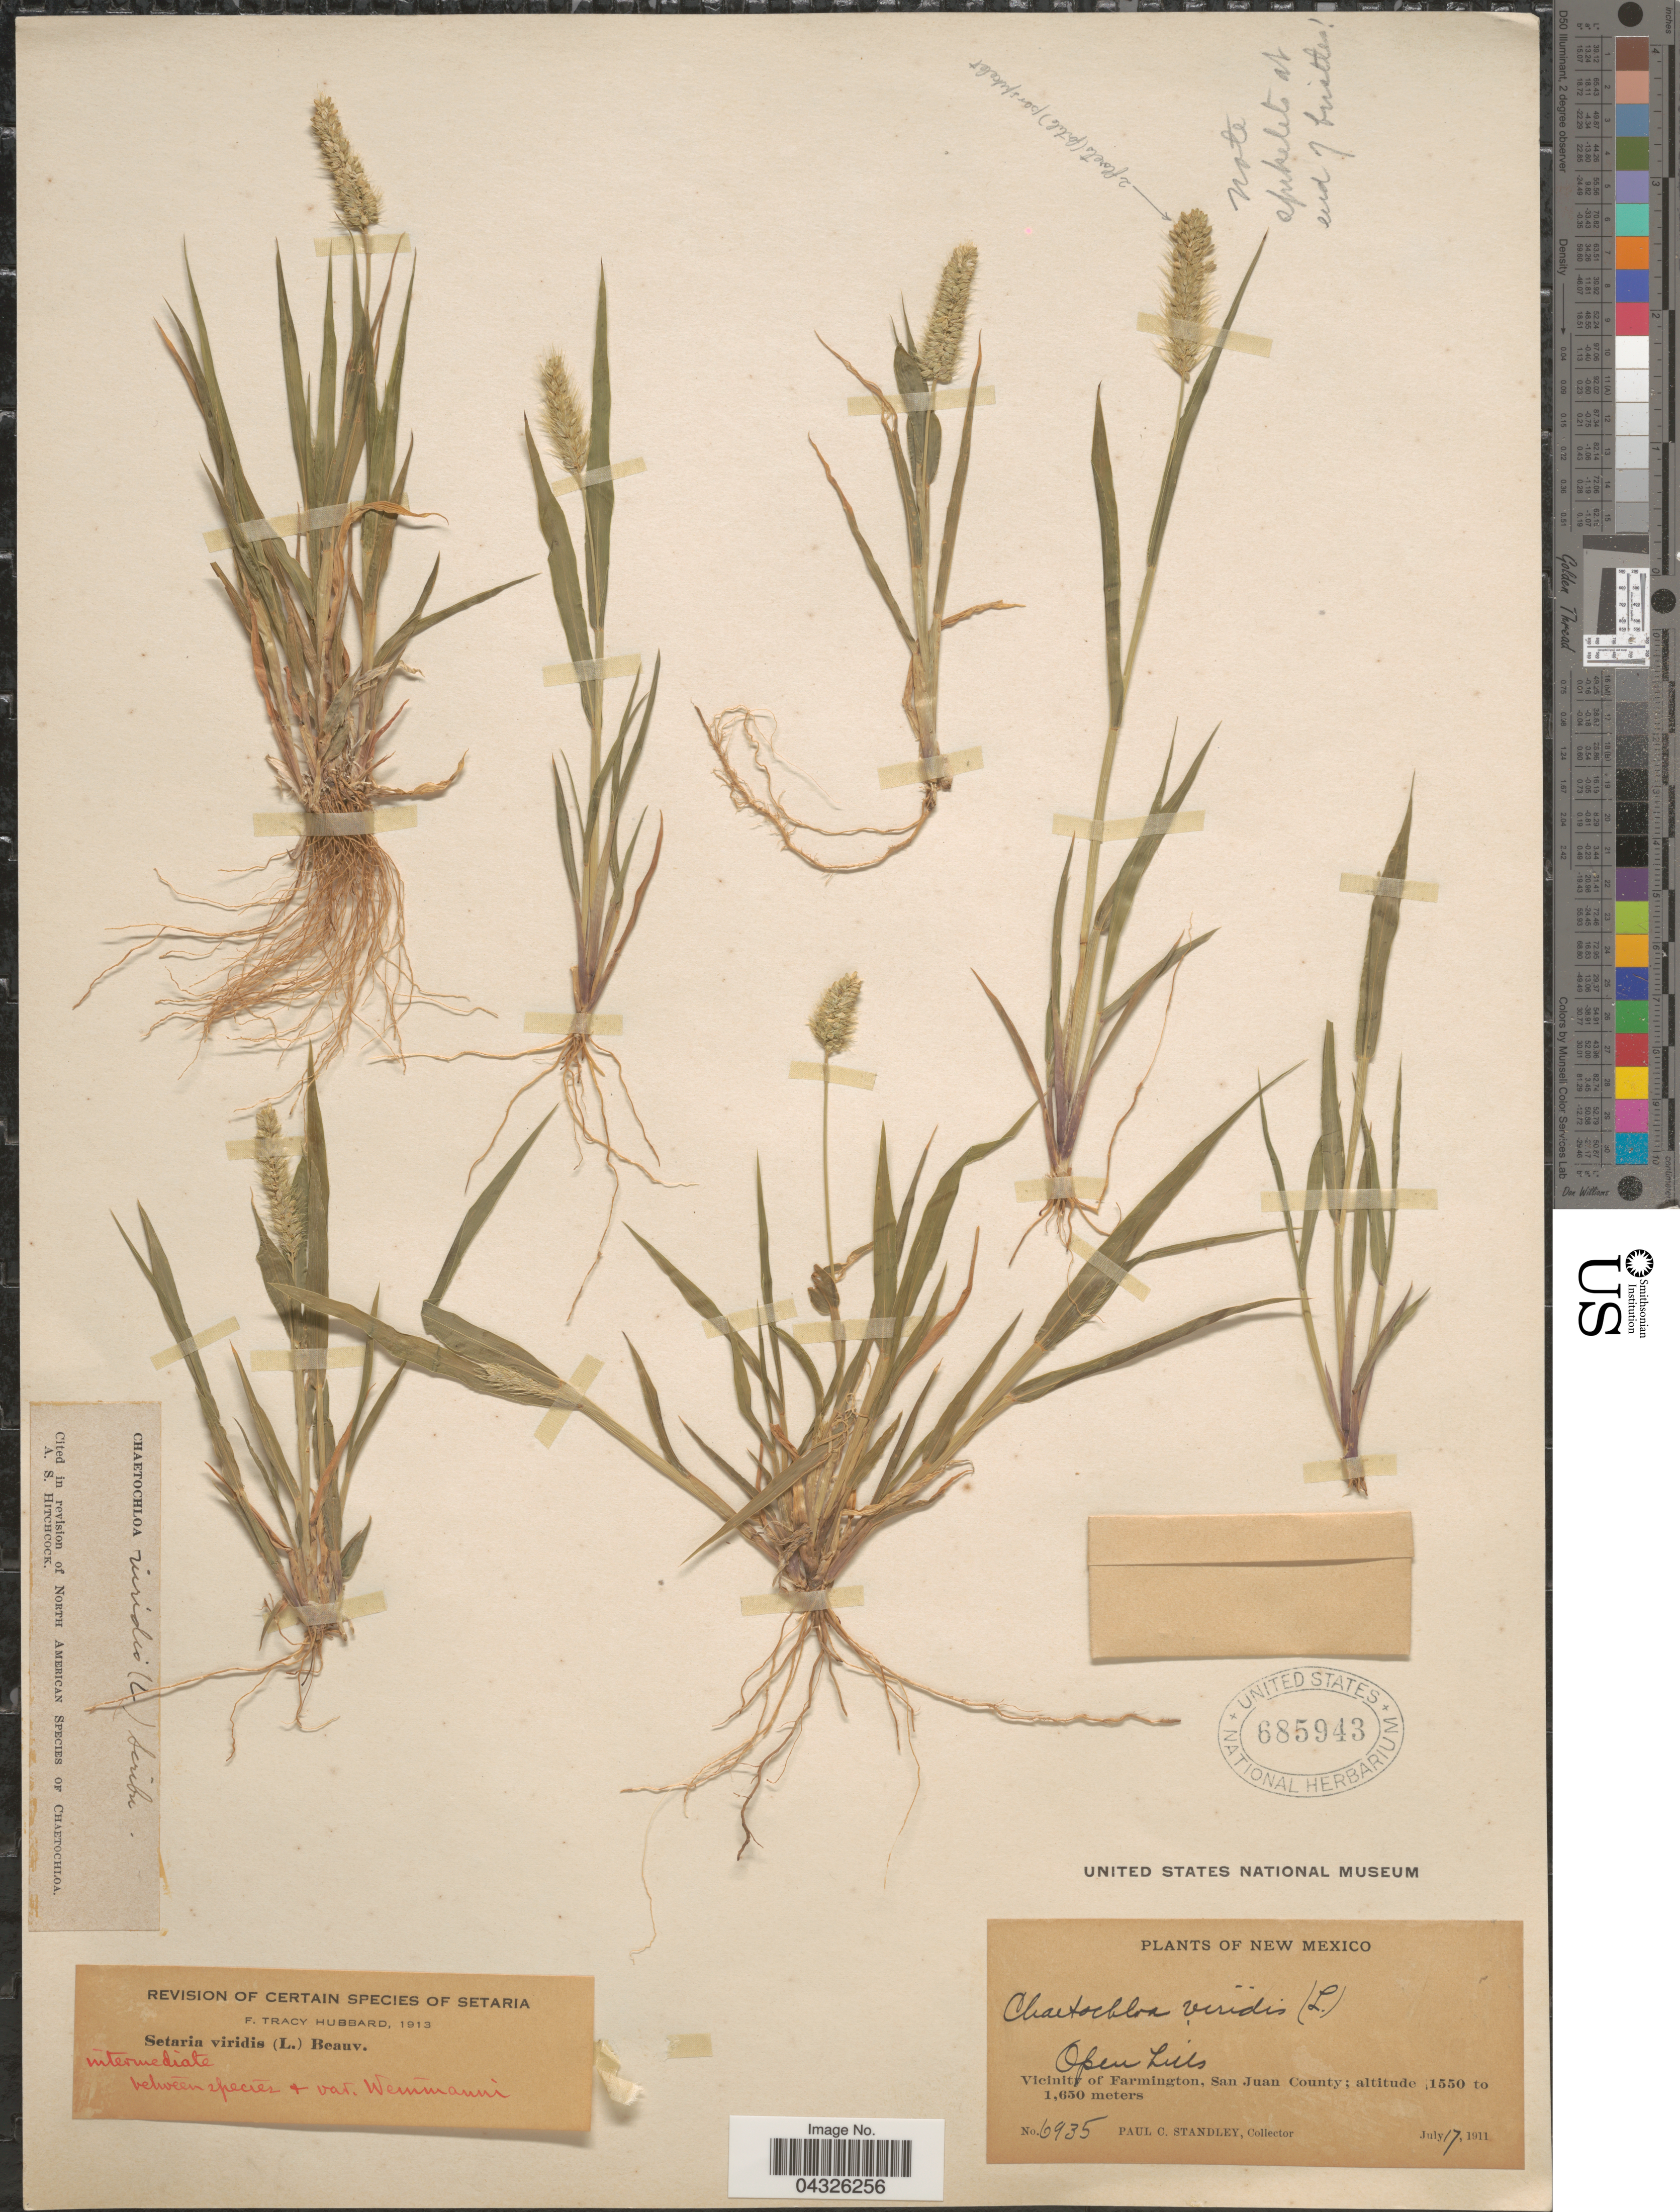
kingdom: Plantae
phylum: Tracheophyta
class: Liliopsida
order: Poales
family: Poaceae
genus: Setaria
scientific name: Setaria viridis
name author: (L.) P. Beauv.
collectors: P. C. Standley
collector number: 6935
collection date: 1911-07-17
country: United States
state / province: New Mexico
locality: Vicinity of Farmington, San Juan County.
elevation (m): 1550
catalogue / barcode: US 685943